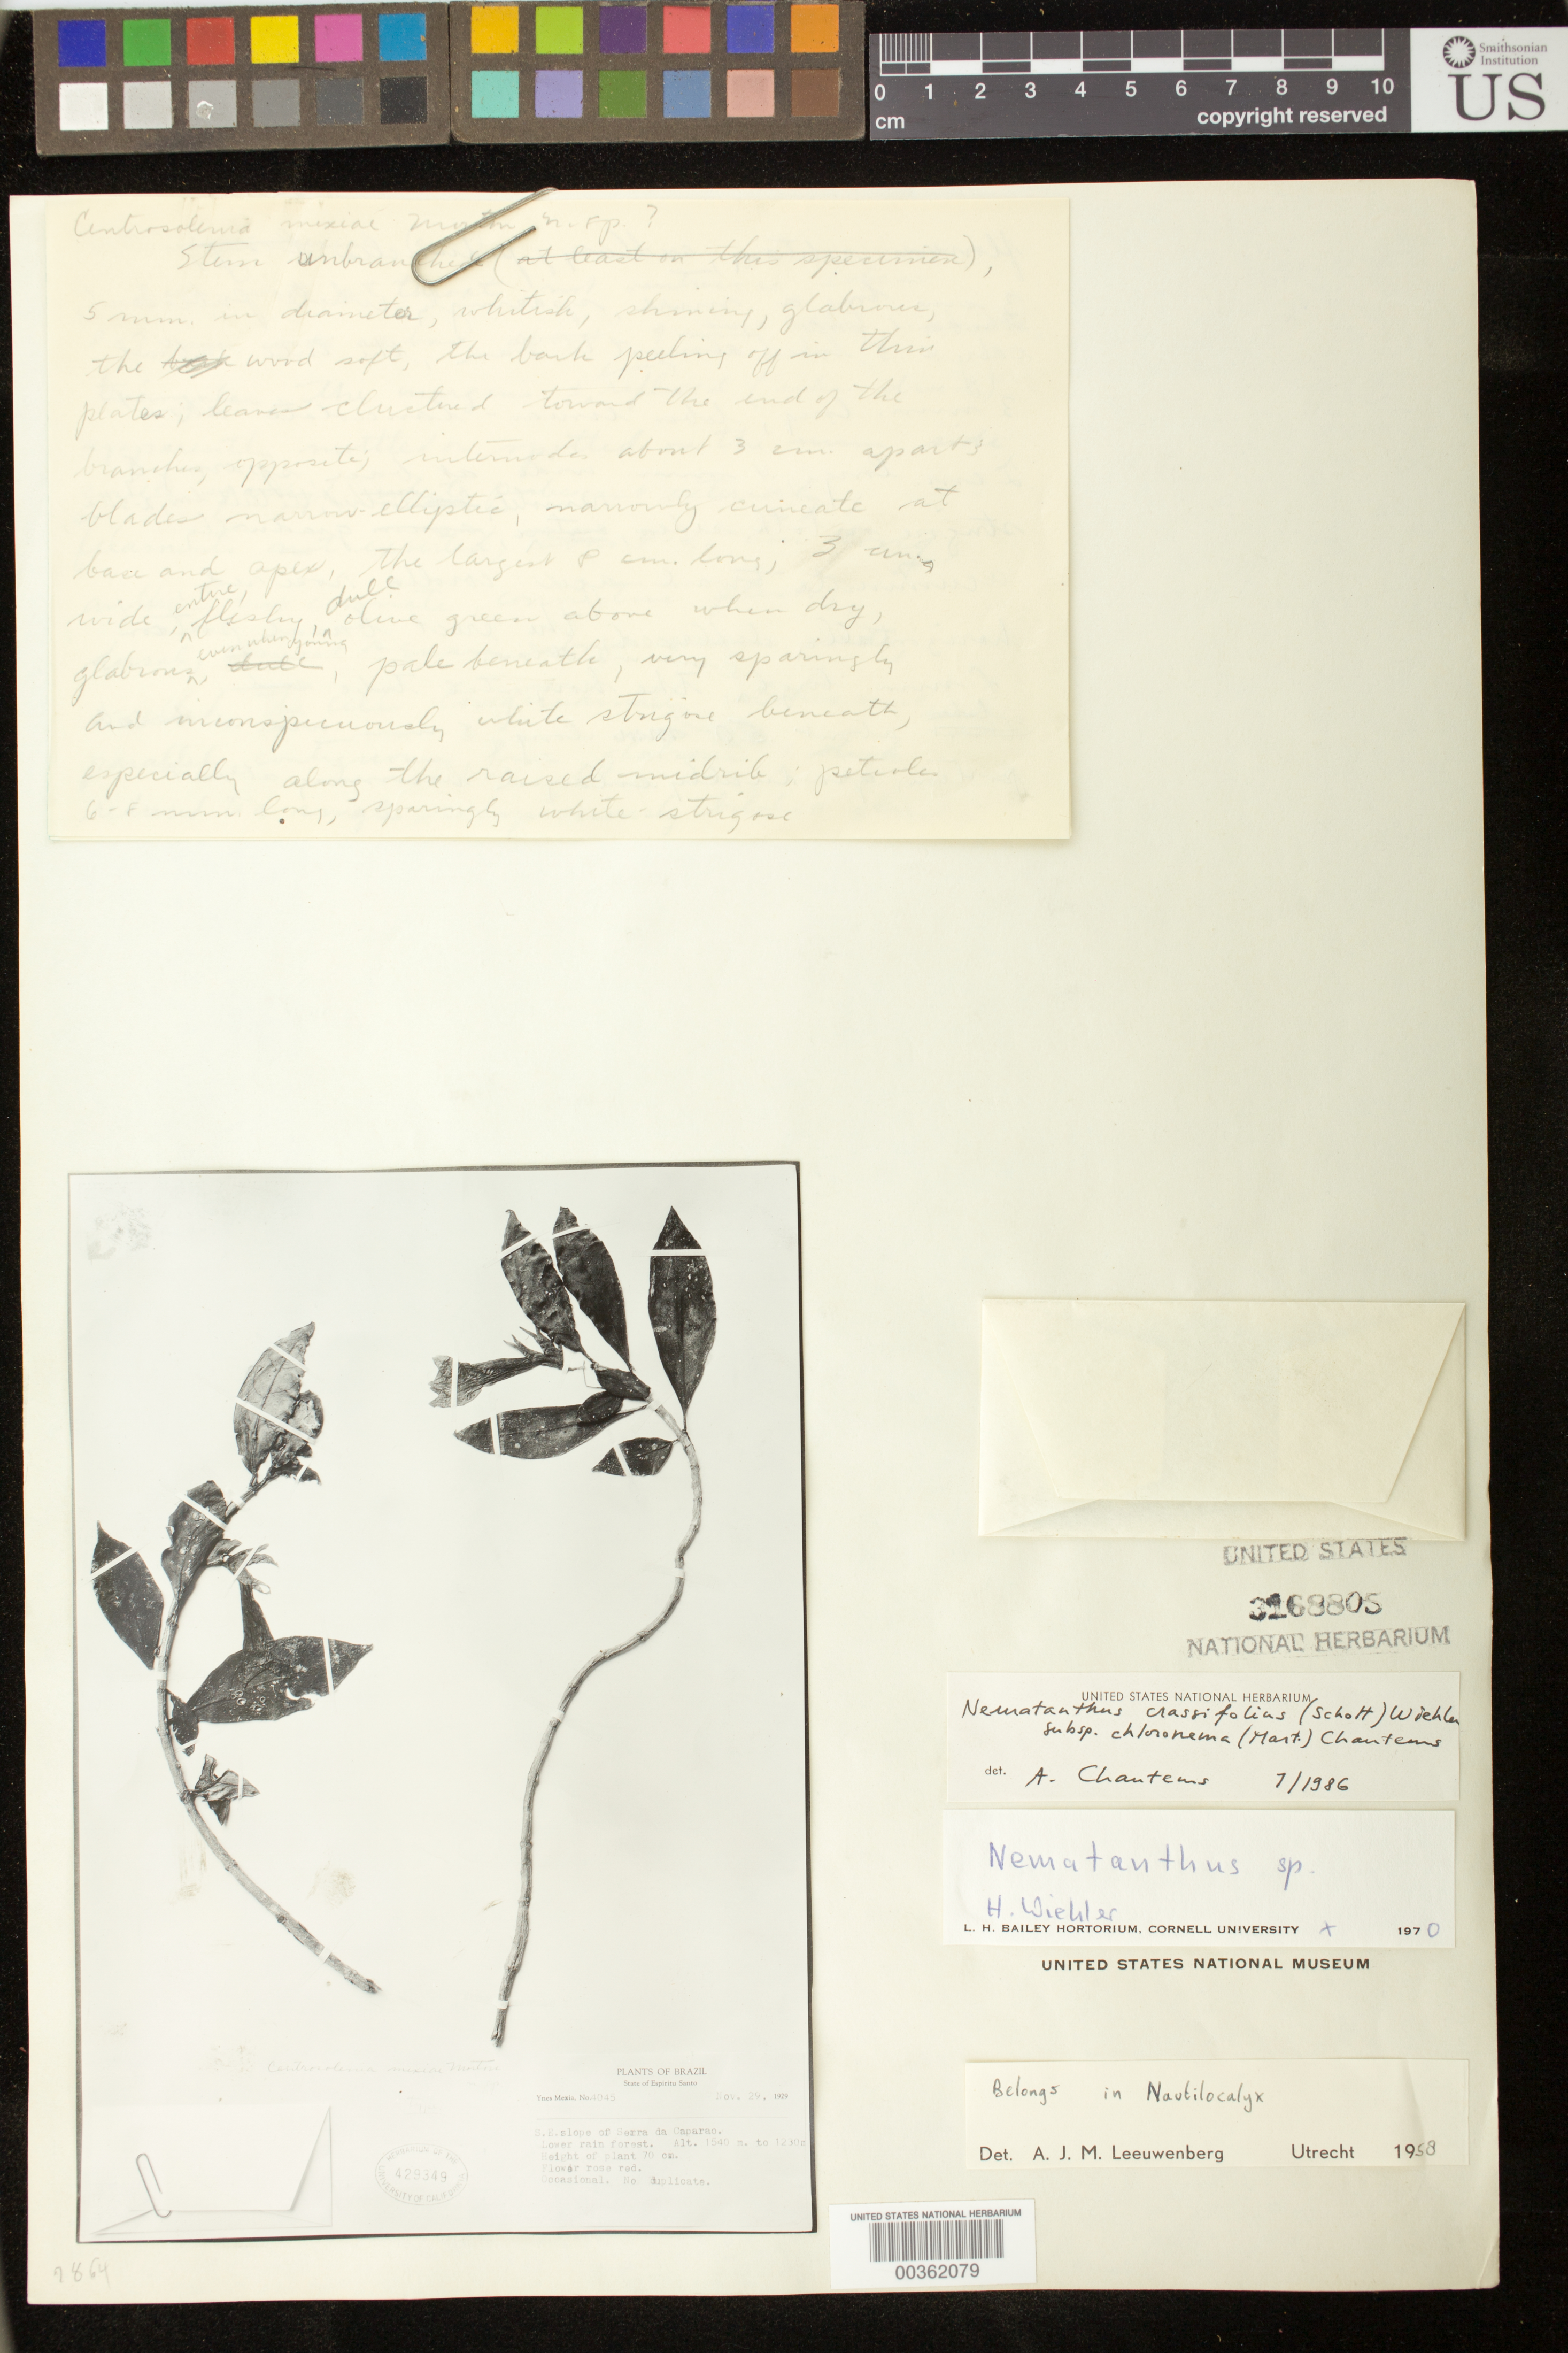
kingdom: Plantae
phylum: Tracheophyta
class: Magnoliopsida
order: Lamiales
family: Gesneriaceae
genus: Nematanthus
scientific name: Nematanthus crassifolius subsp. chloronema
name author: (Mart.) Chautems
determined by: Chautems, A. P.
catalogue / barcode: US 3168805